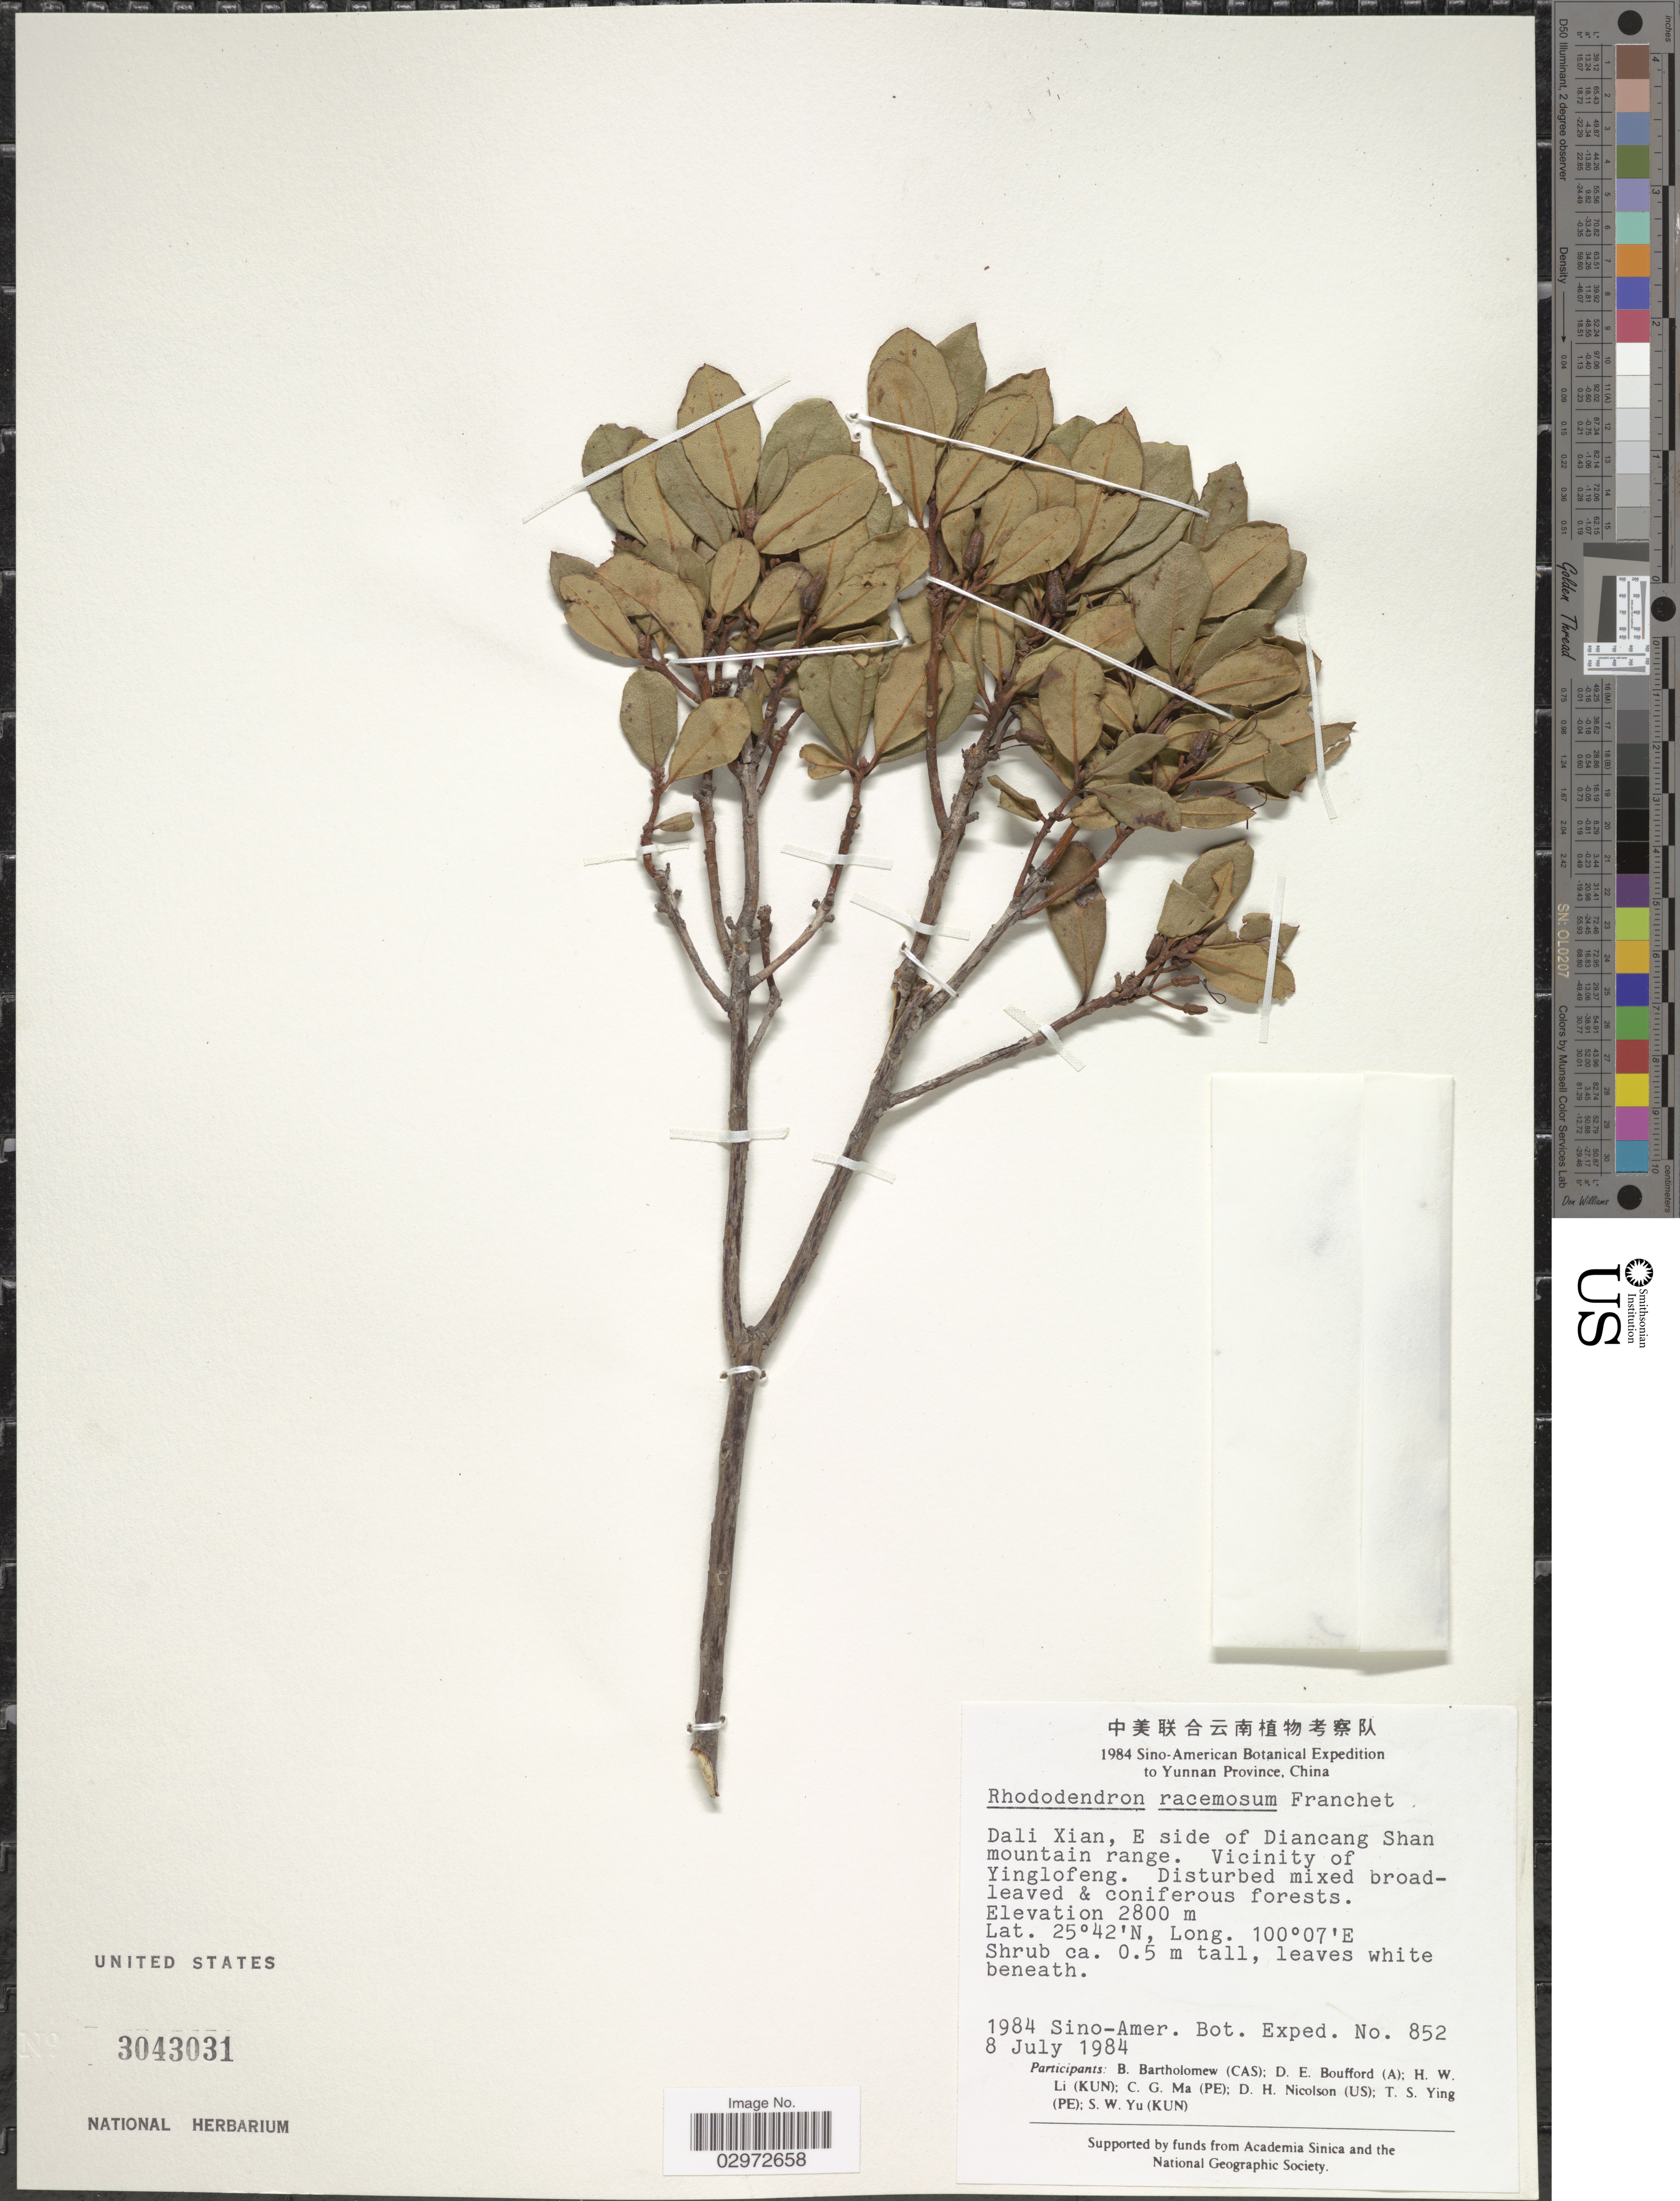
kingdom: Plantae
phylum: Tracheophyta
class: Magnoliopsida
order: Ericales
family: Ericaceae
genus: Rhododendron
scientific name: Rhododendron racemosum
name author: Franch.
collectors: Sino-Amer. Bot. Exped. 1984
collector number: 852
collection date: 1984-07-08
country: China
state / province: Yunnan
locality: Dali Xian, E side of Diancang Shan mountain range. Vicinity of Yinglofeng.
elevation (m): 2800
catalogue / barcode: US 3043031